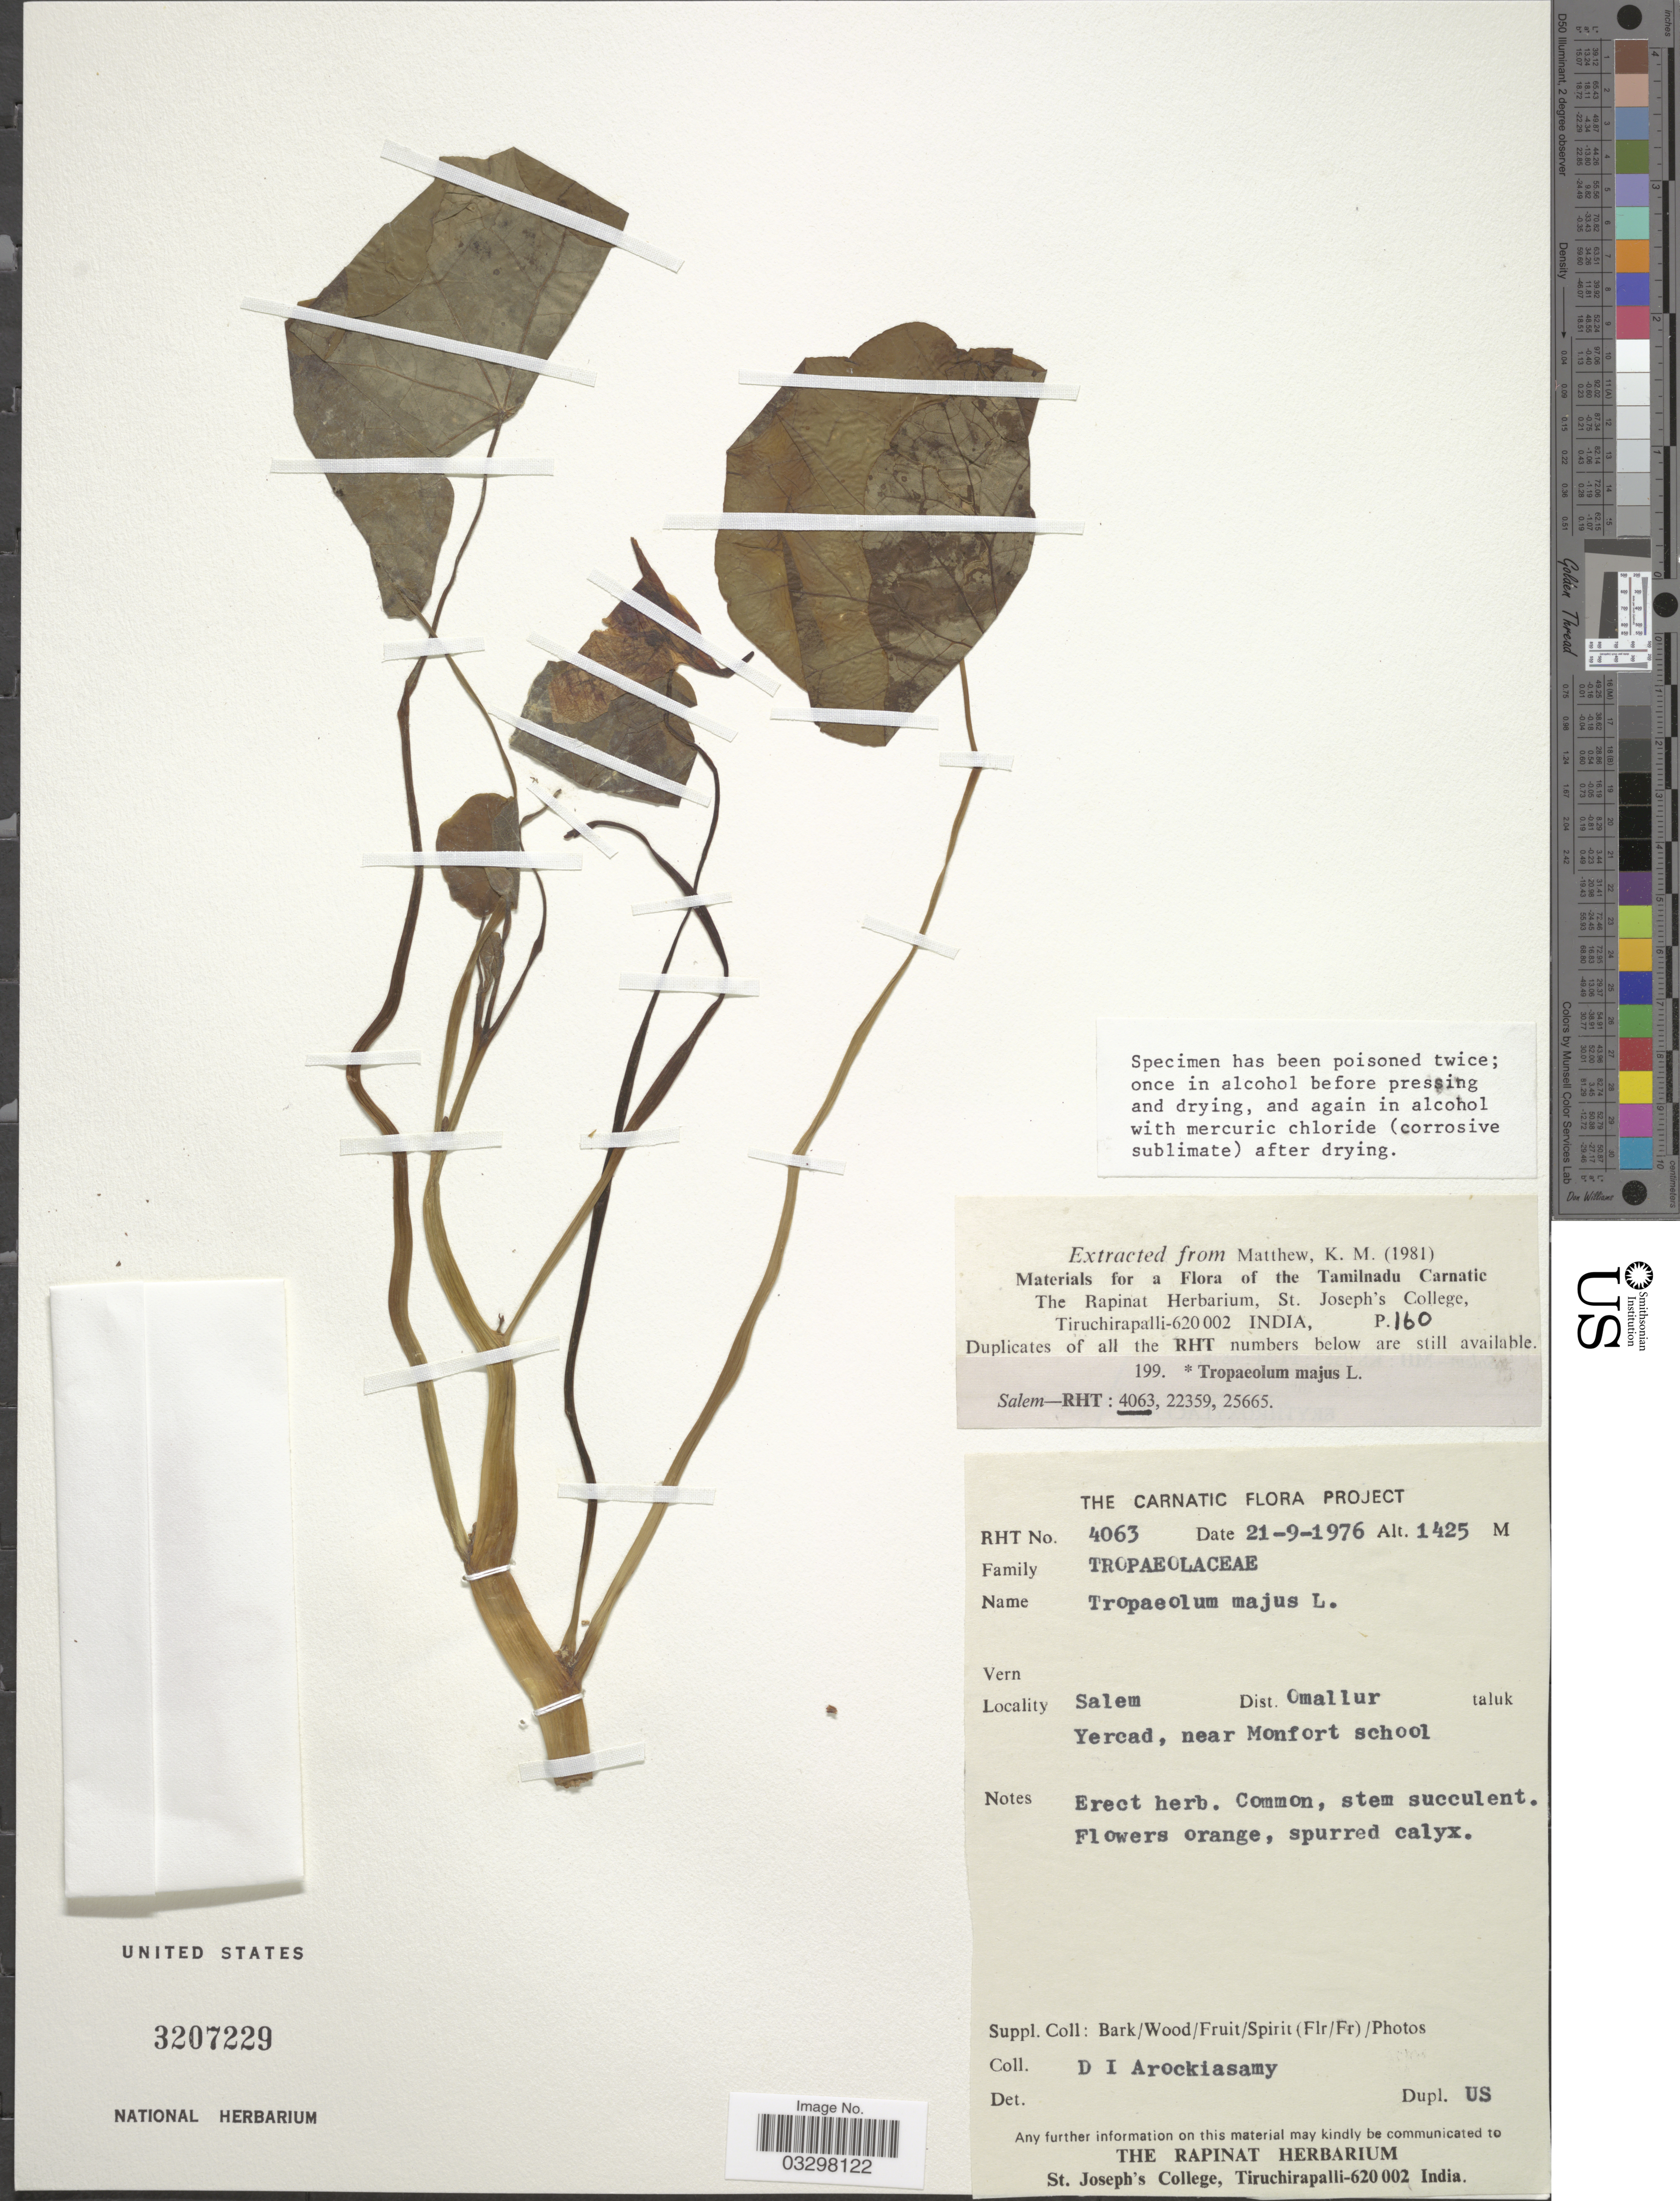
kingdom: Plantae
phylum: Tracheophyta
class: Magnoliopsida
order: Brassicales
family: Tropaeolaceae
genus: Tropaeolum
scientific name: Tropaeolum majus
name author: L.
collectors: D. Arockiasamy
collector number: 4063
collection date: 1976-09-21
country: Philippines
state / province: Muslim Mindanao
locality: Salem, Dist. Omallur taluk, Yercad, near Monfort school.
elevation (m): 1425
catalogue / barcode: US 3207229